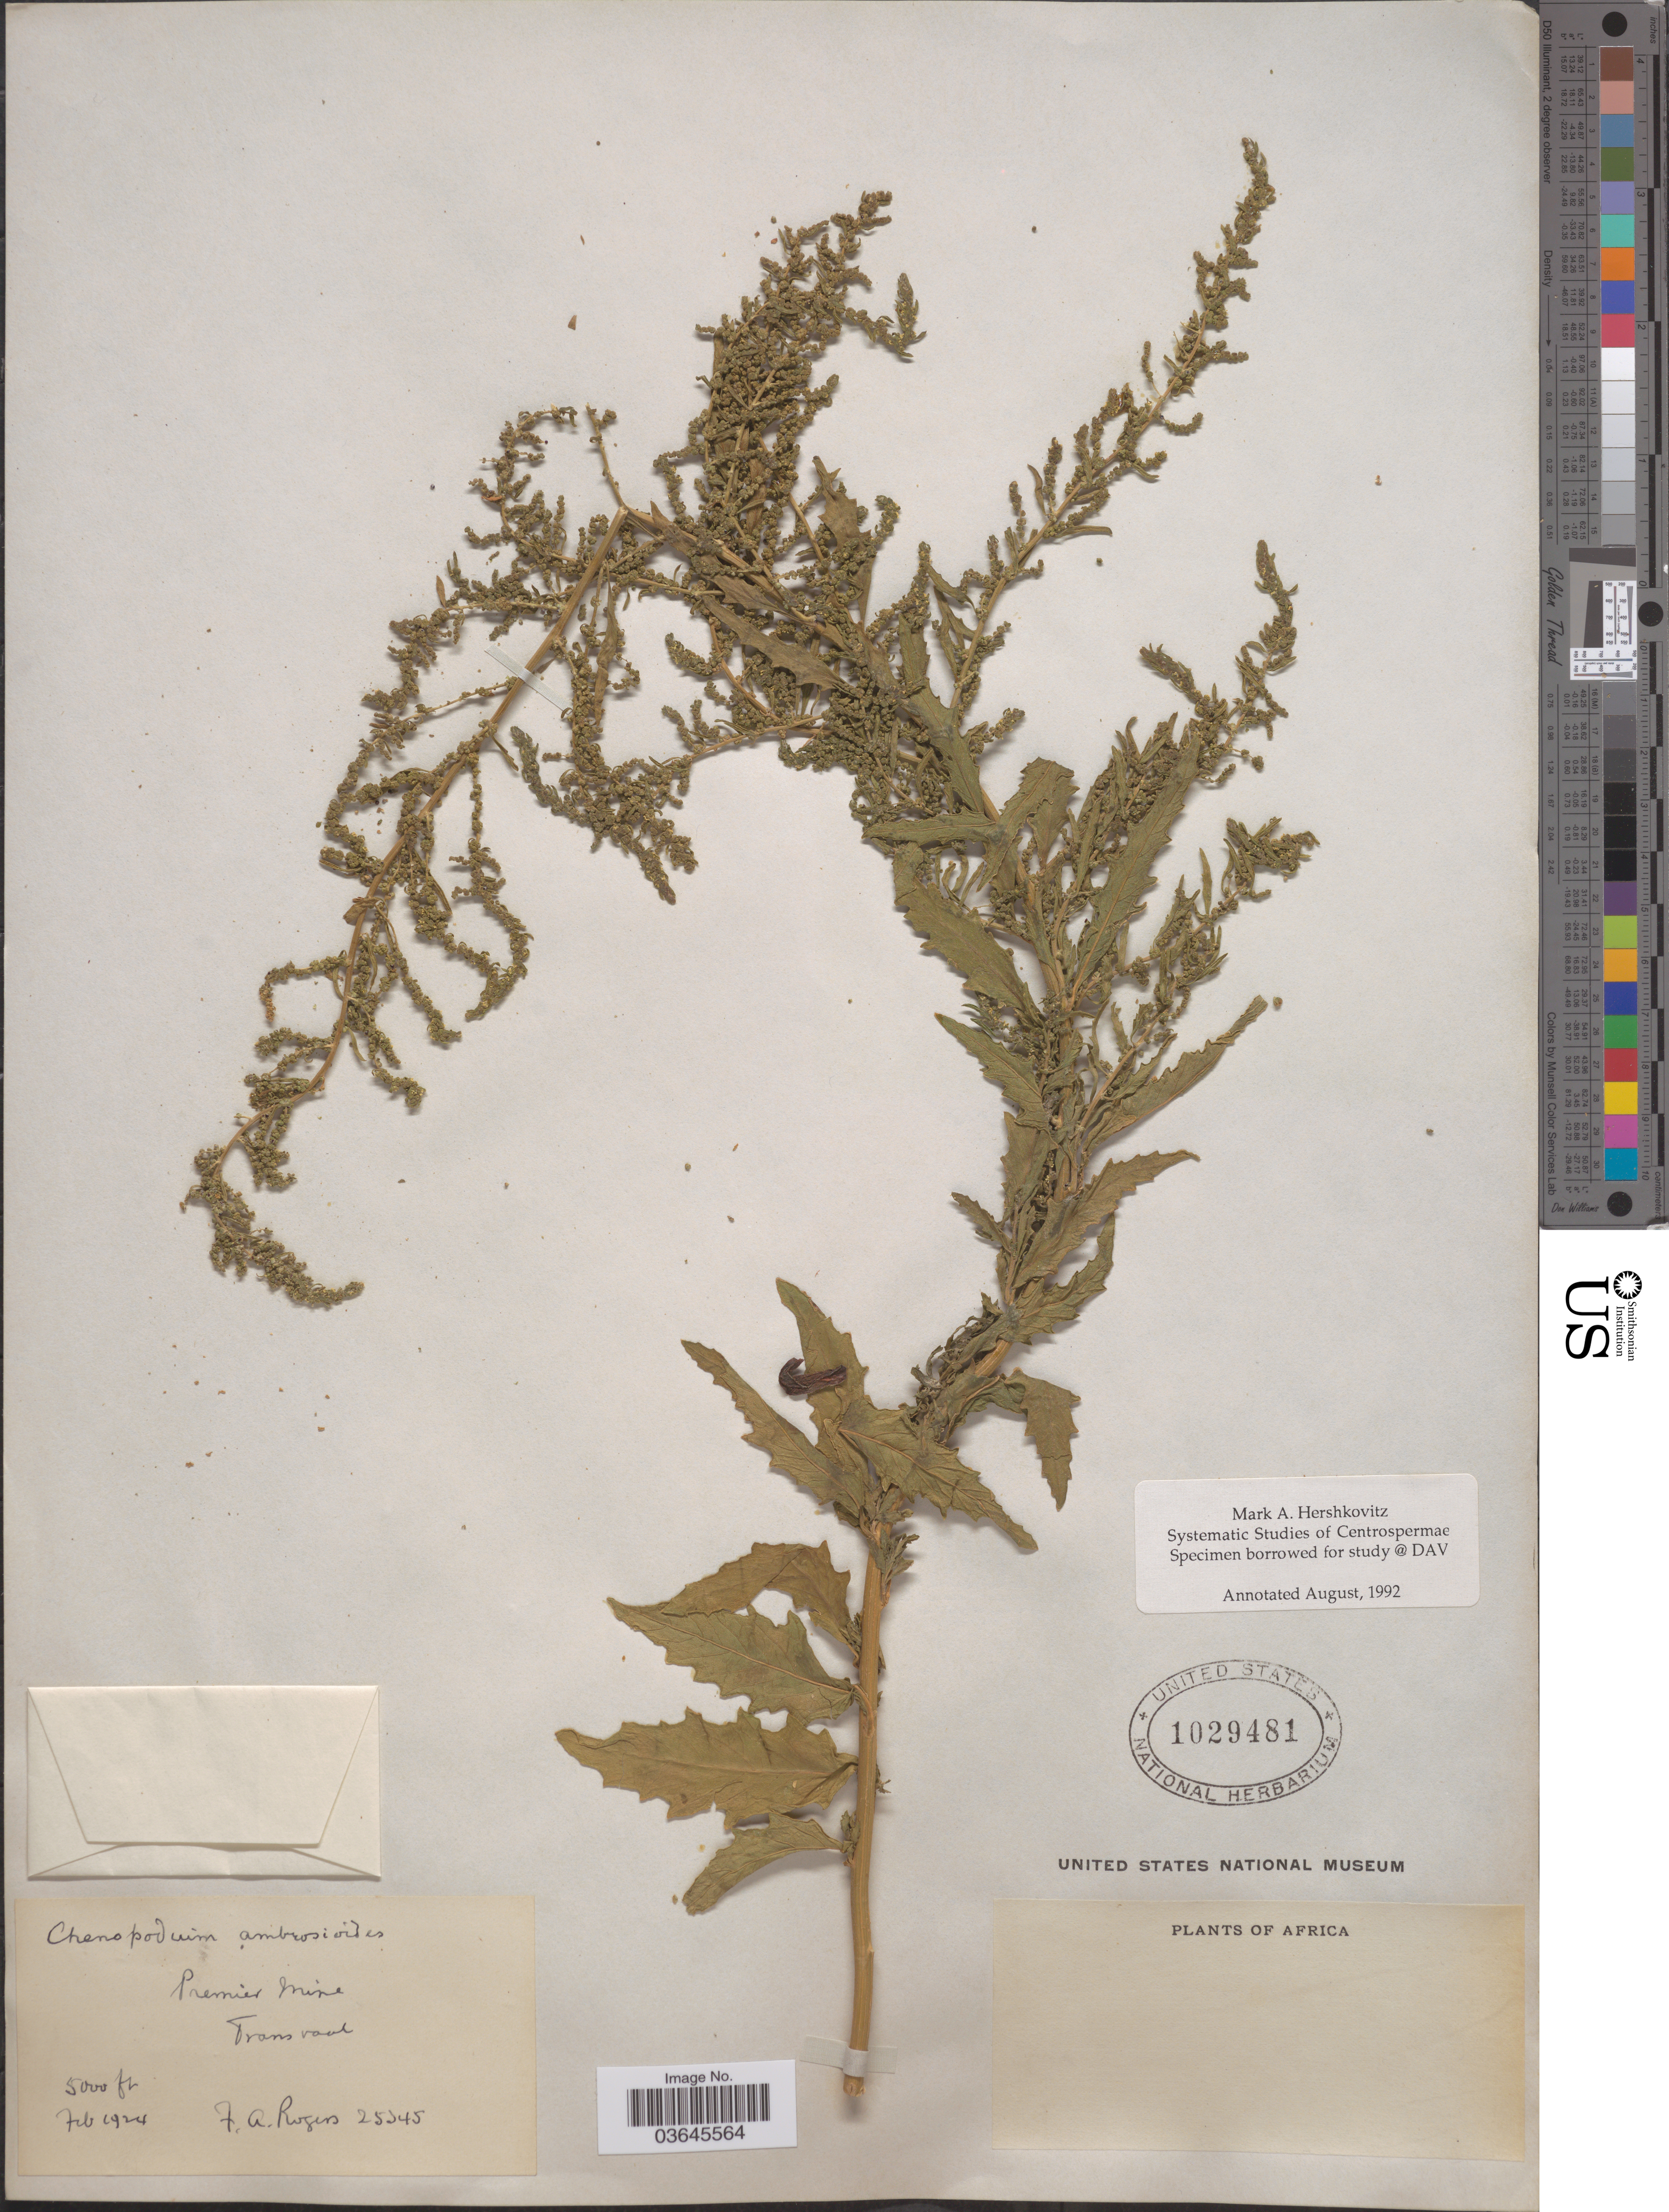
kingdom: Plantae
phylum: Tracheophyta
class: Magnoliopsida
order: Caryophyllales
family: Amaranthaceae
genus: Chenopodium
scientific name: Chenopodium ambrosioides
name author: L.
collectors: F. A. Rogers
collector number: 25345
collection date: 1924-02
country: South Africa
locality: Premier Mine, Transvaal. Africa.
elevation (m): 1524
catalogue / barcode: US 1029481